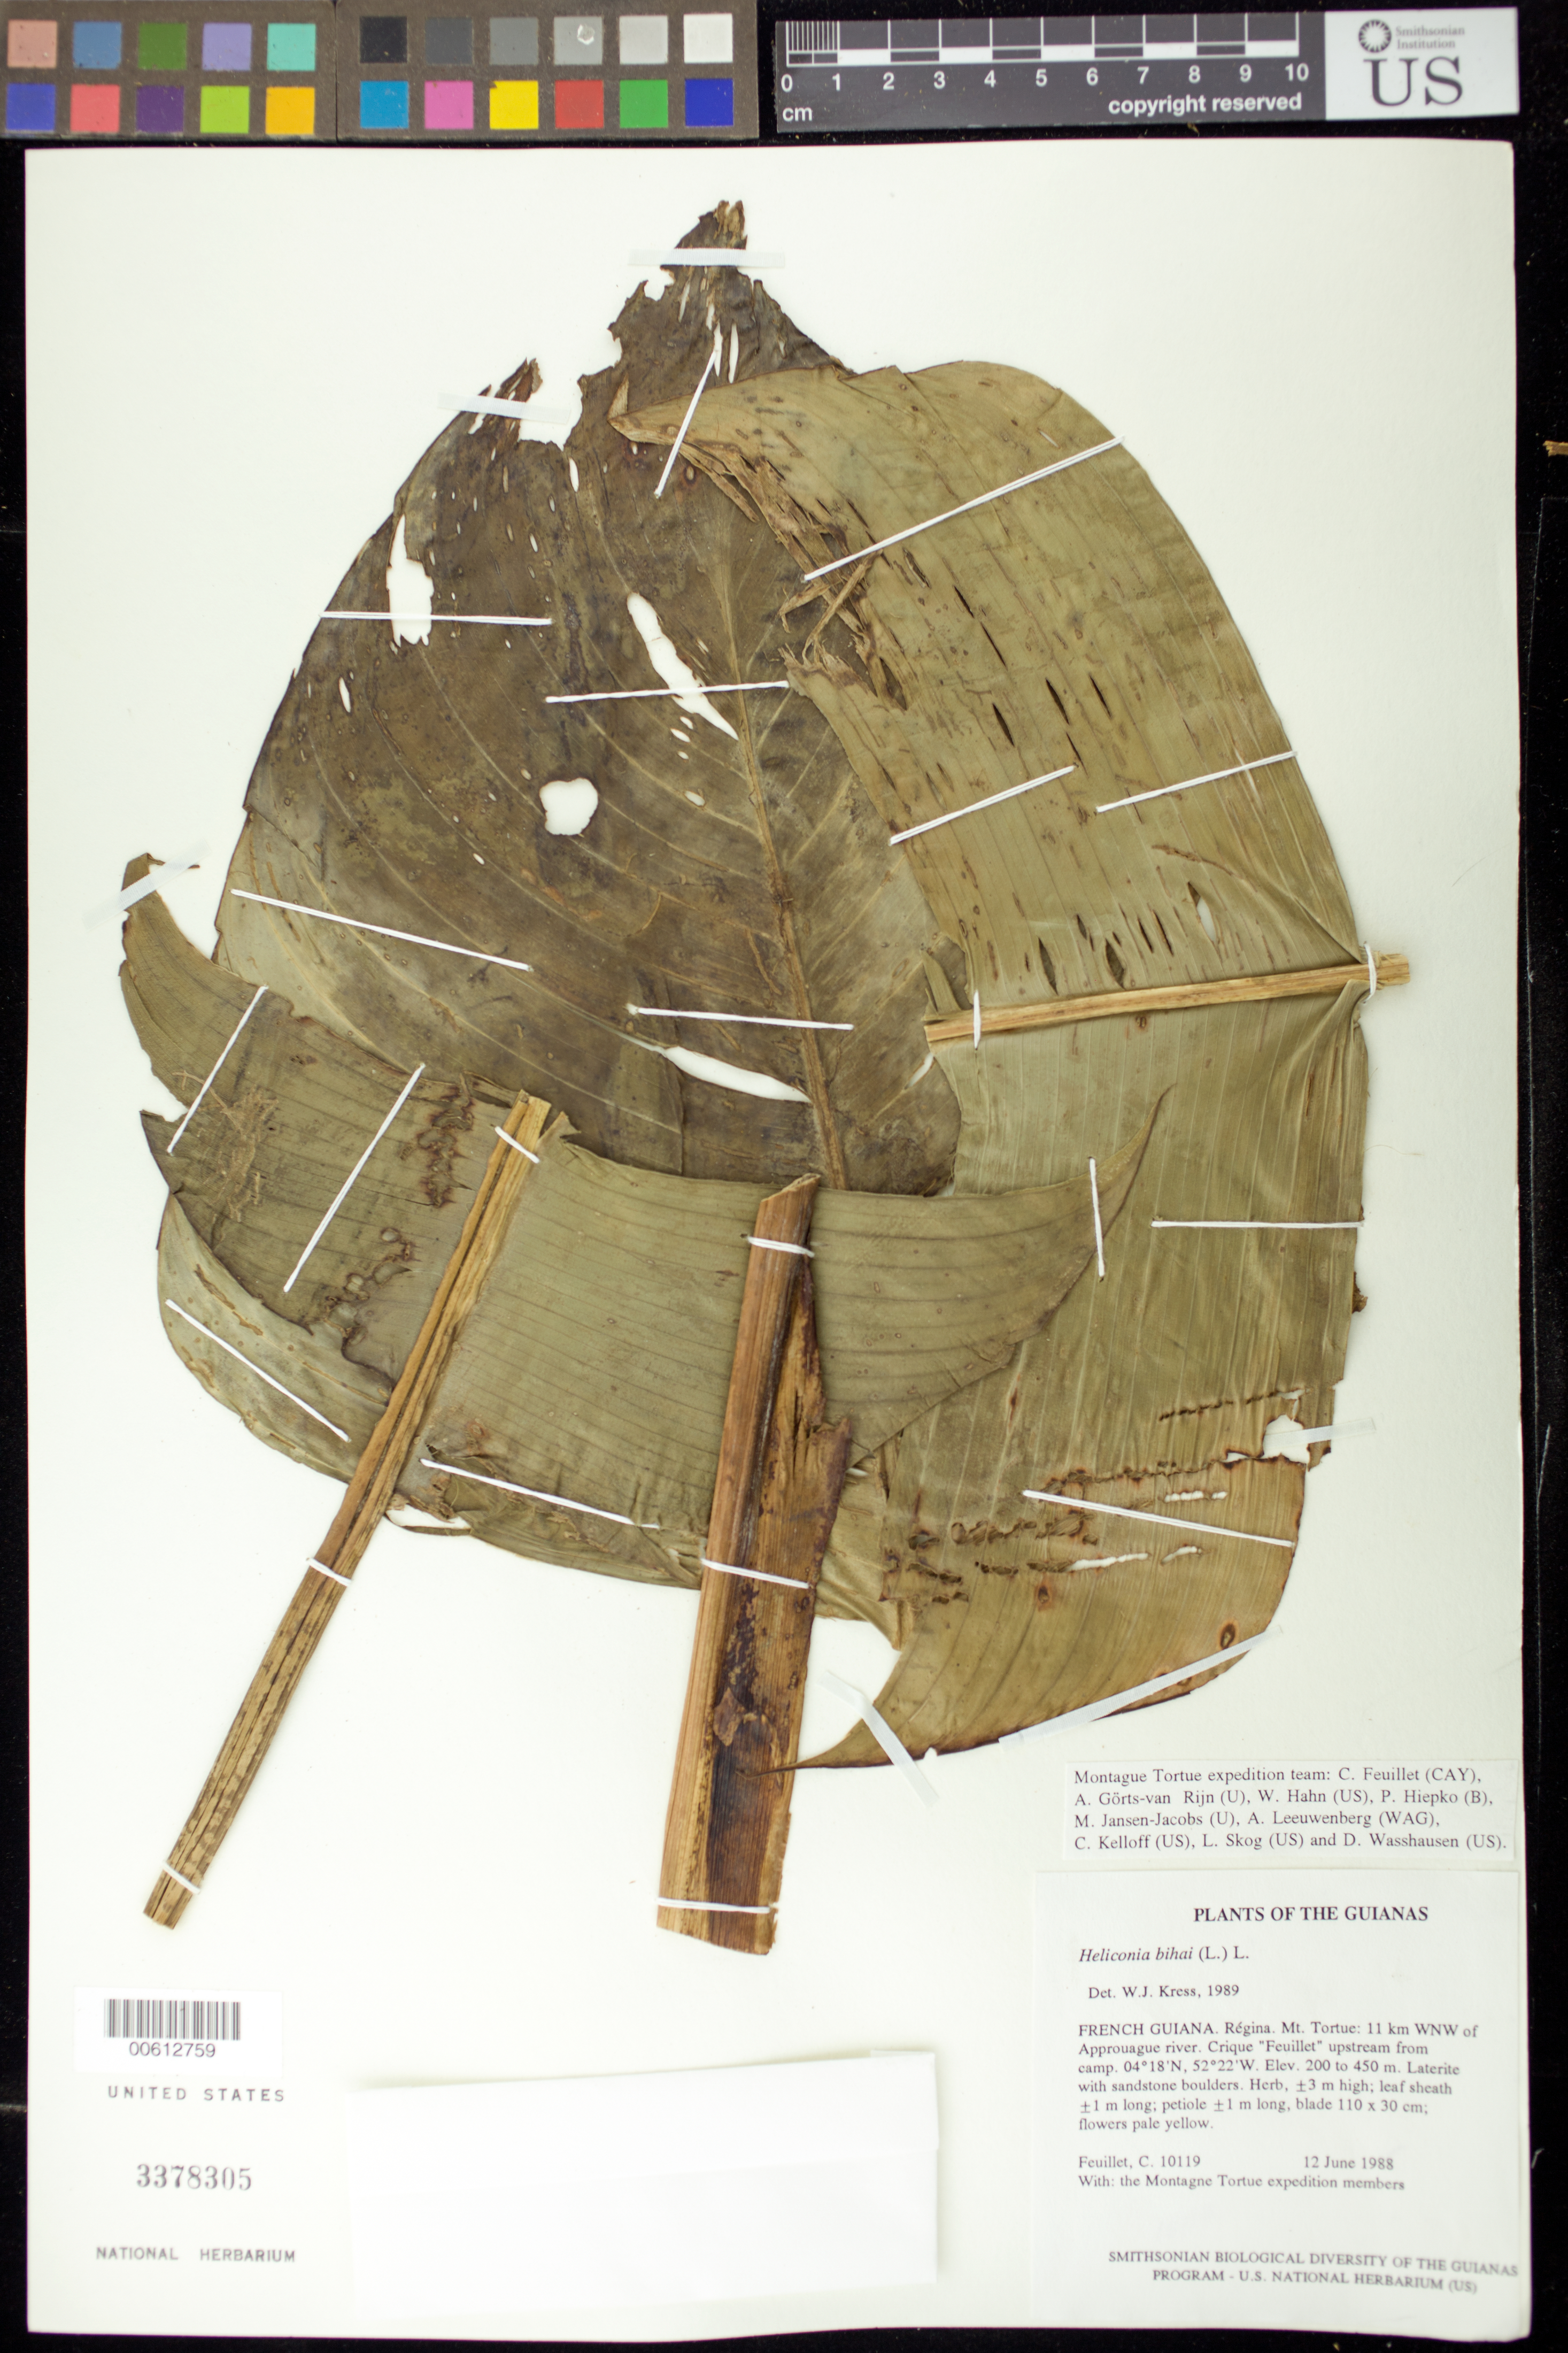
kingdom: Plantae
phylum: Tracheophyta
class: Liliopsida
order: Zingiberales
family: Heliconiaceae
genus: Heliconia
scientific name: Heliconia bihai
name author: (L.) L.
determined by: Kress, W. J., (US), Smithsonian Institution - National Museum of Natural History (UNITED STATES)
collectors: C. Feuillet & Montagne Torte Exped. members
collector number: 10119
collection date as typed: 12 June 1988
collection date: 1988-06-12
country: French Guiana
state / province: Cayenne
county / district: Regina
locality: Mt. Tortue: 11 km WNW of Approuague river. Crique "Feuillet" upstream from camp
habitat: Laterite with sandstone boulders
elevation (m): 200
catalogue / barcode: US 3378305